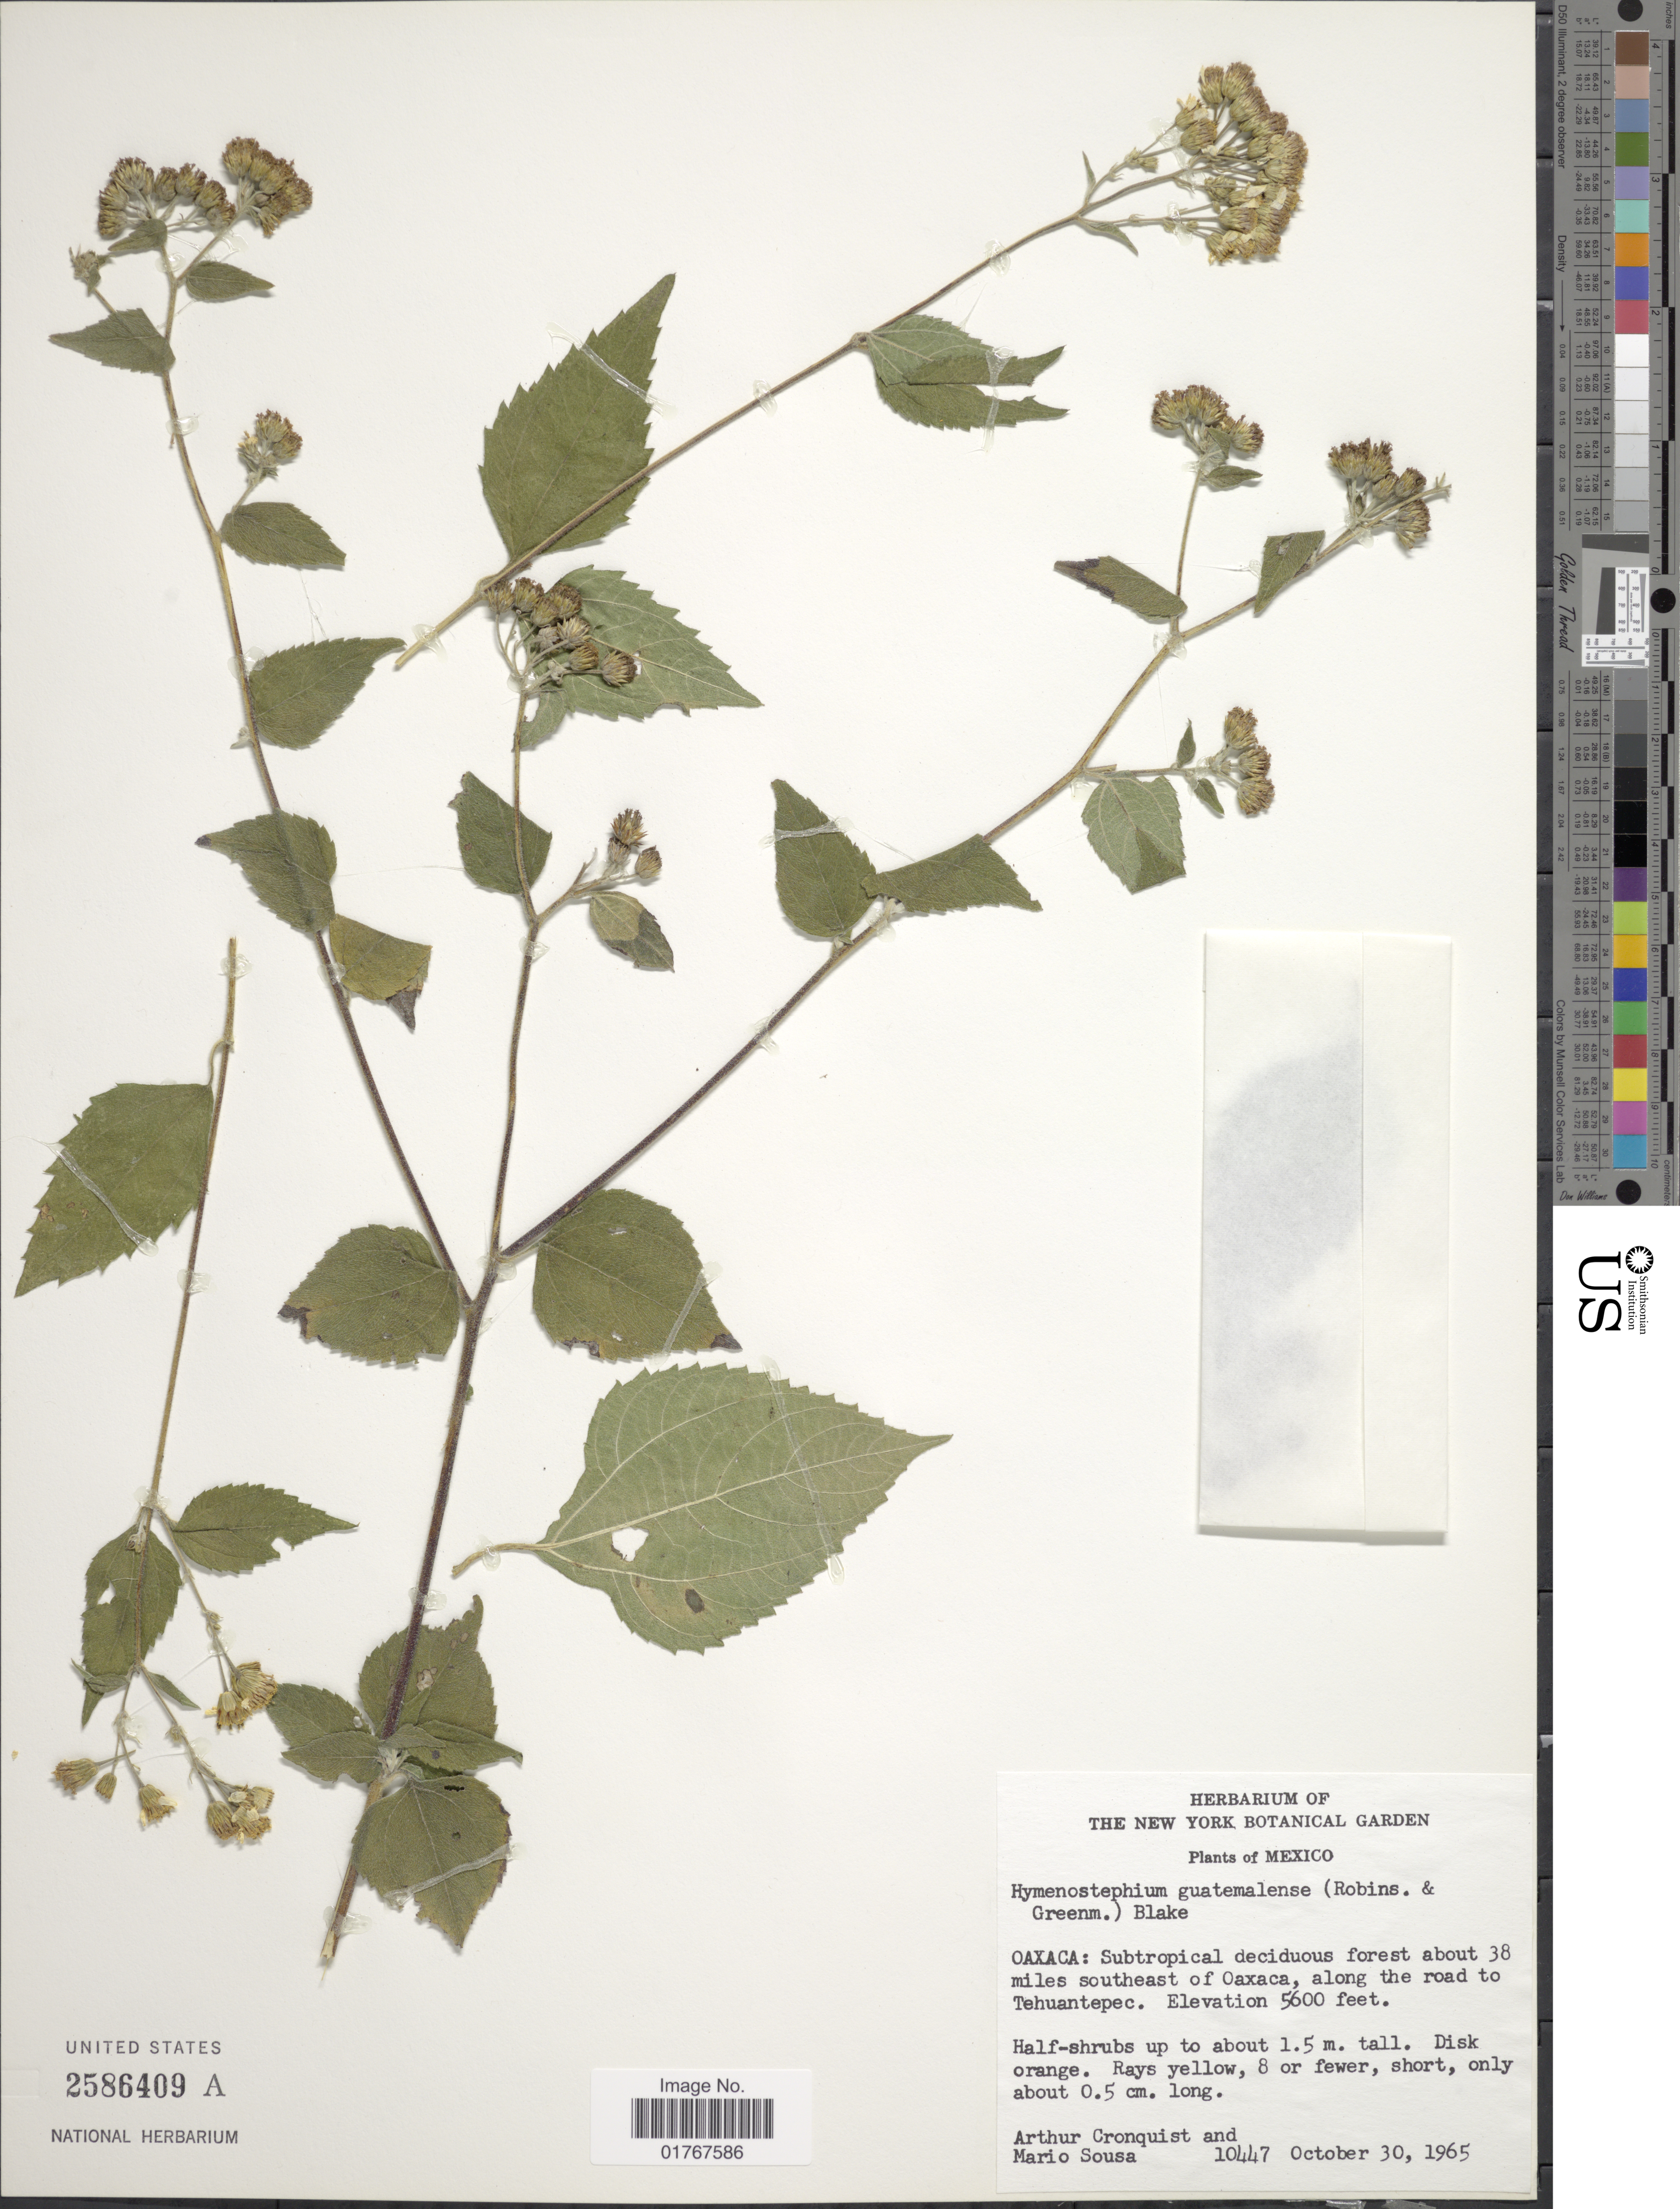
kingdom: Plantae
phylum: Tracheophyta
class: Magnoliopsida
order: Asterales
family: Asteraceae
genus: Viguiera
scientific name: Viguiera cordata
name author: (Hook. & Arn.) D'Arcy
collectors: A. J. Cronquist & M. Sousa S.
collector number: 10447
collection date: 1965-10-30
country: Mexico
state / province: Oaxaca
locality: Subtropical deciduous forest about 38 ,iles southeast of Oaxaca, along the road to Tehuantepec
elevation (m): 1707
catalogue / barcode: US 2586409A